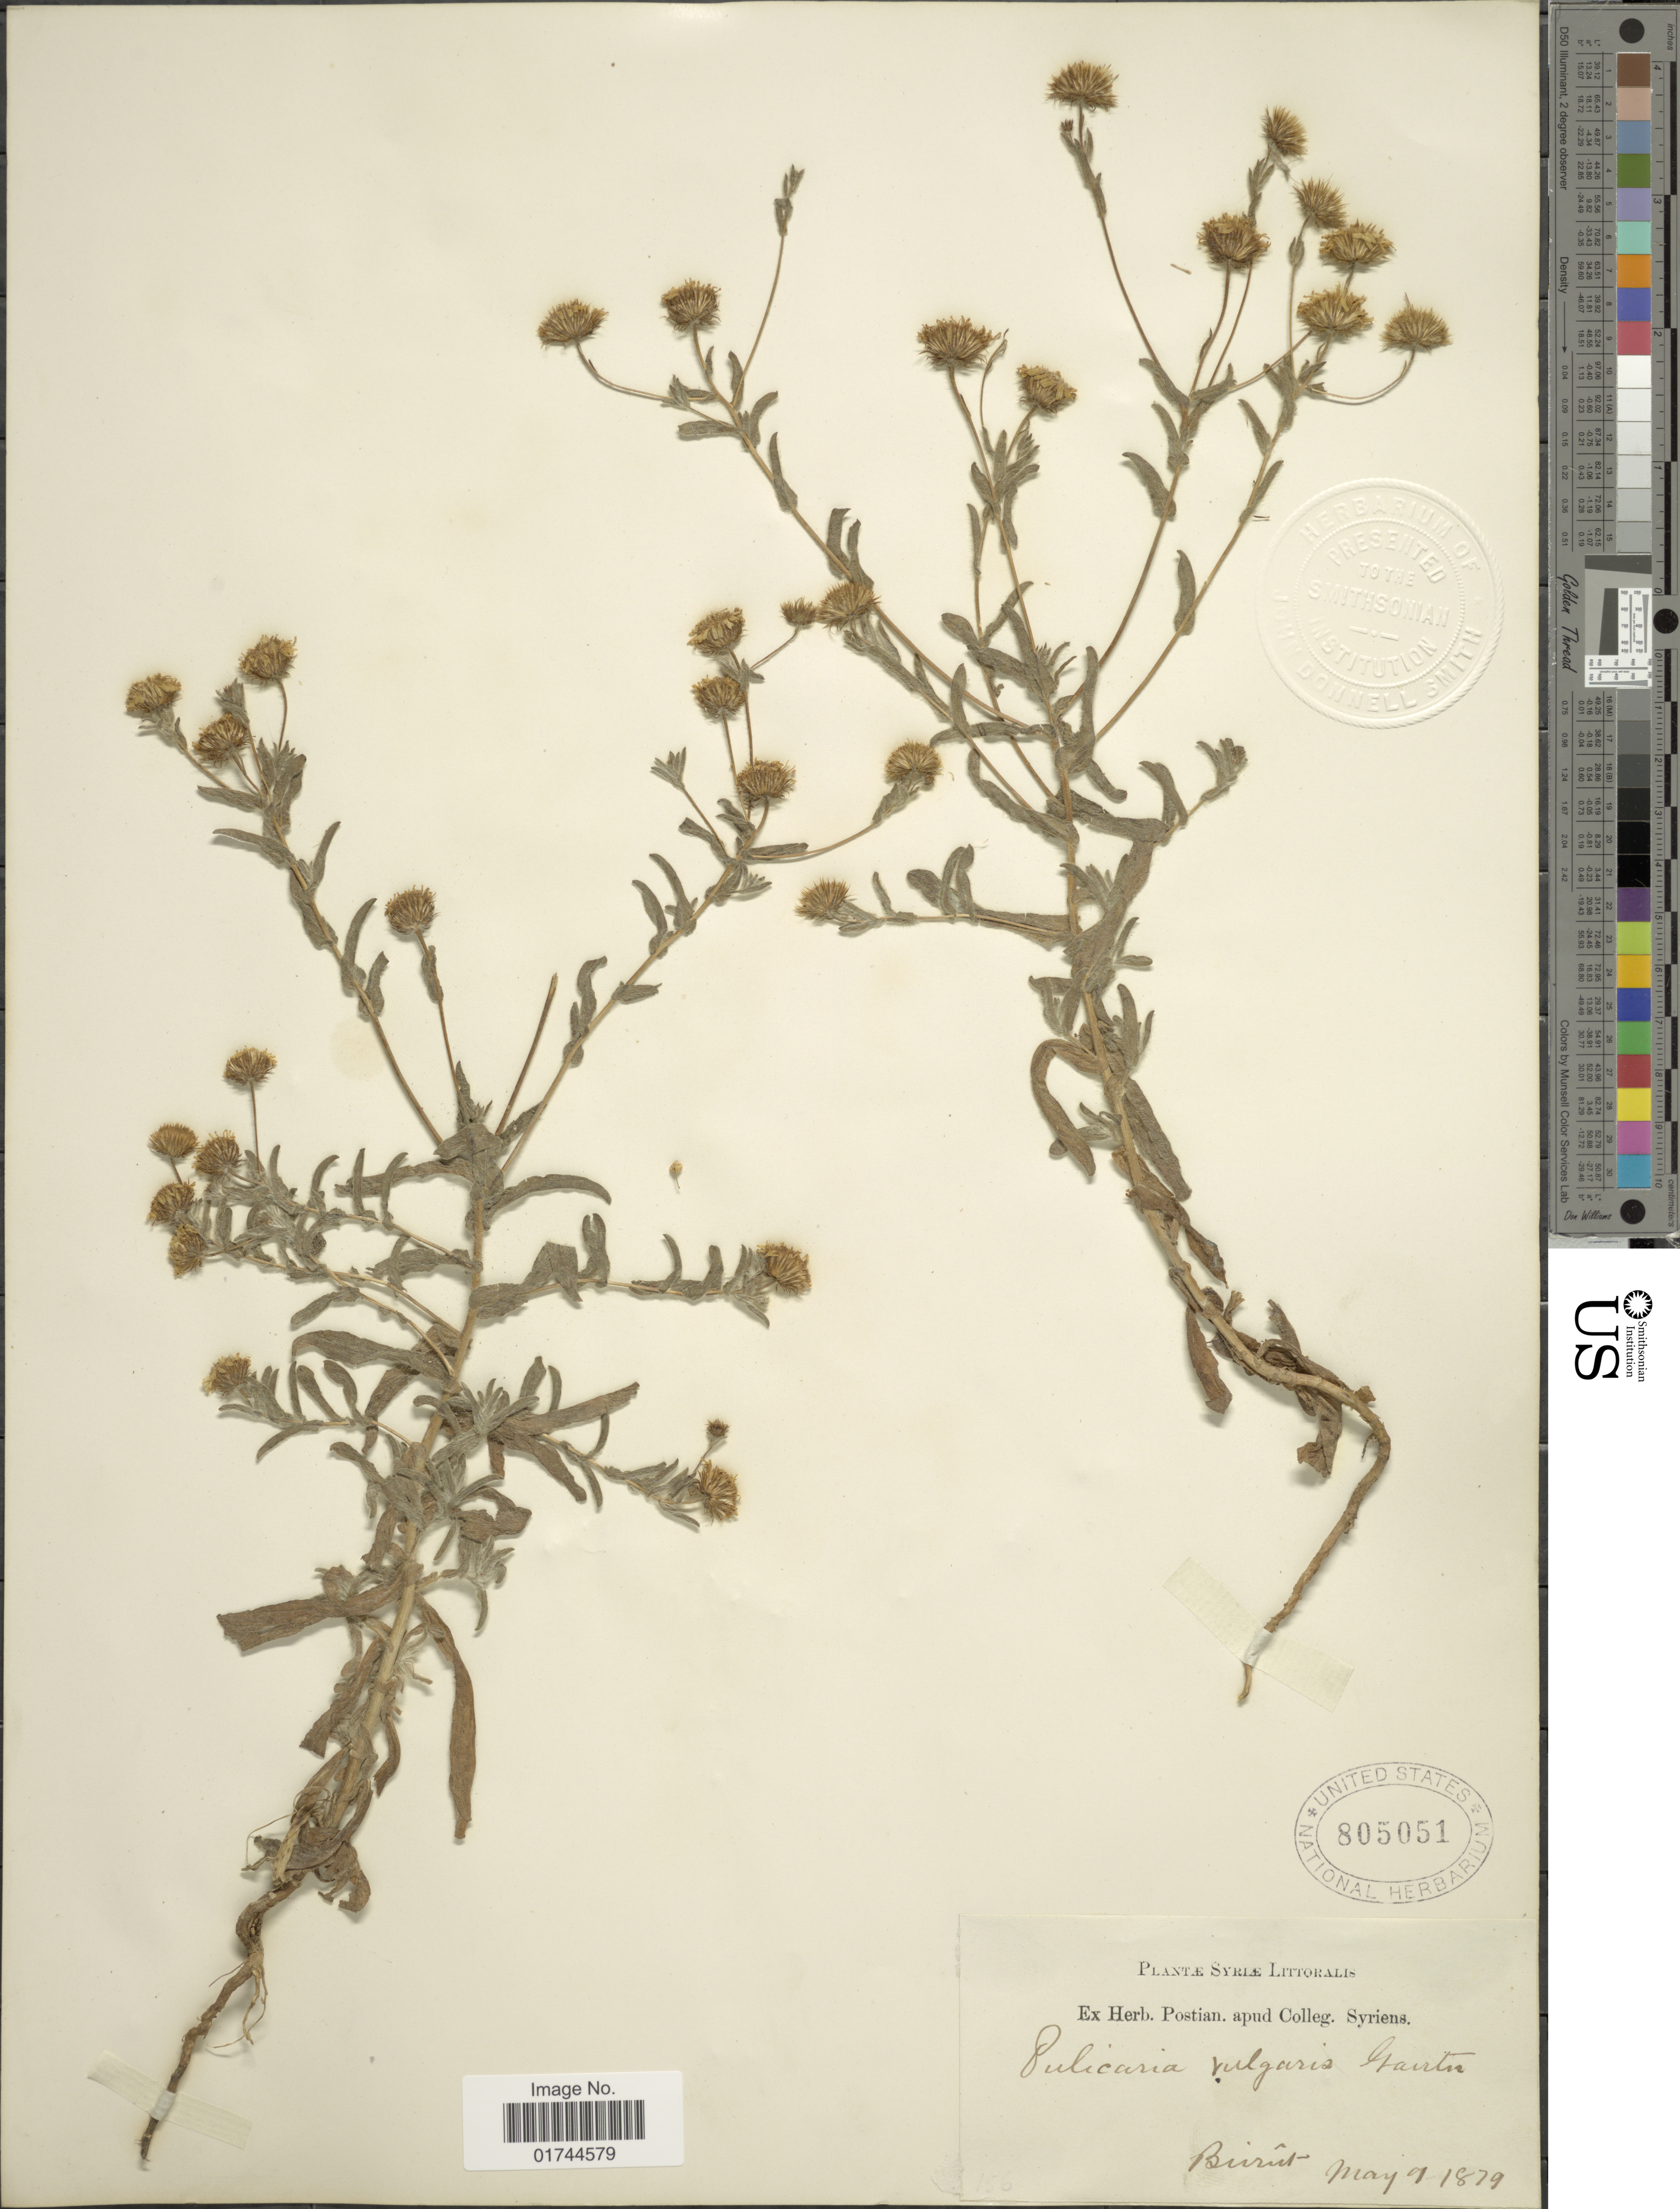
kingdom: Plantae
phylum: Tracheophyta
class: Magnoliopsida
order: Asterales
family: Asteraceae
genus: Pulicaria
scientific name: Pulicaria vulgaris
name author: Gaertn.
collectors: Burut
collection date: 1879-05-01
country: Syria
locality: Syriae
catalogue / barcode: US 805051